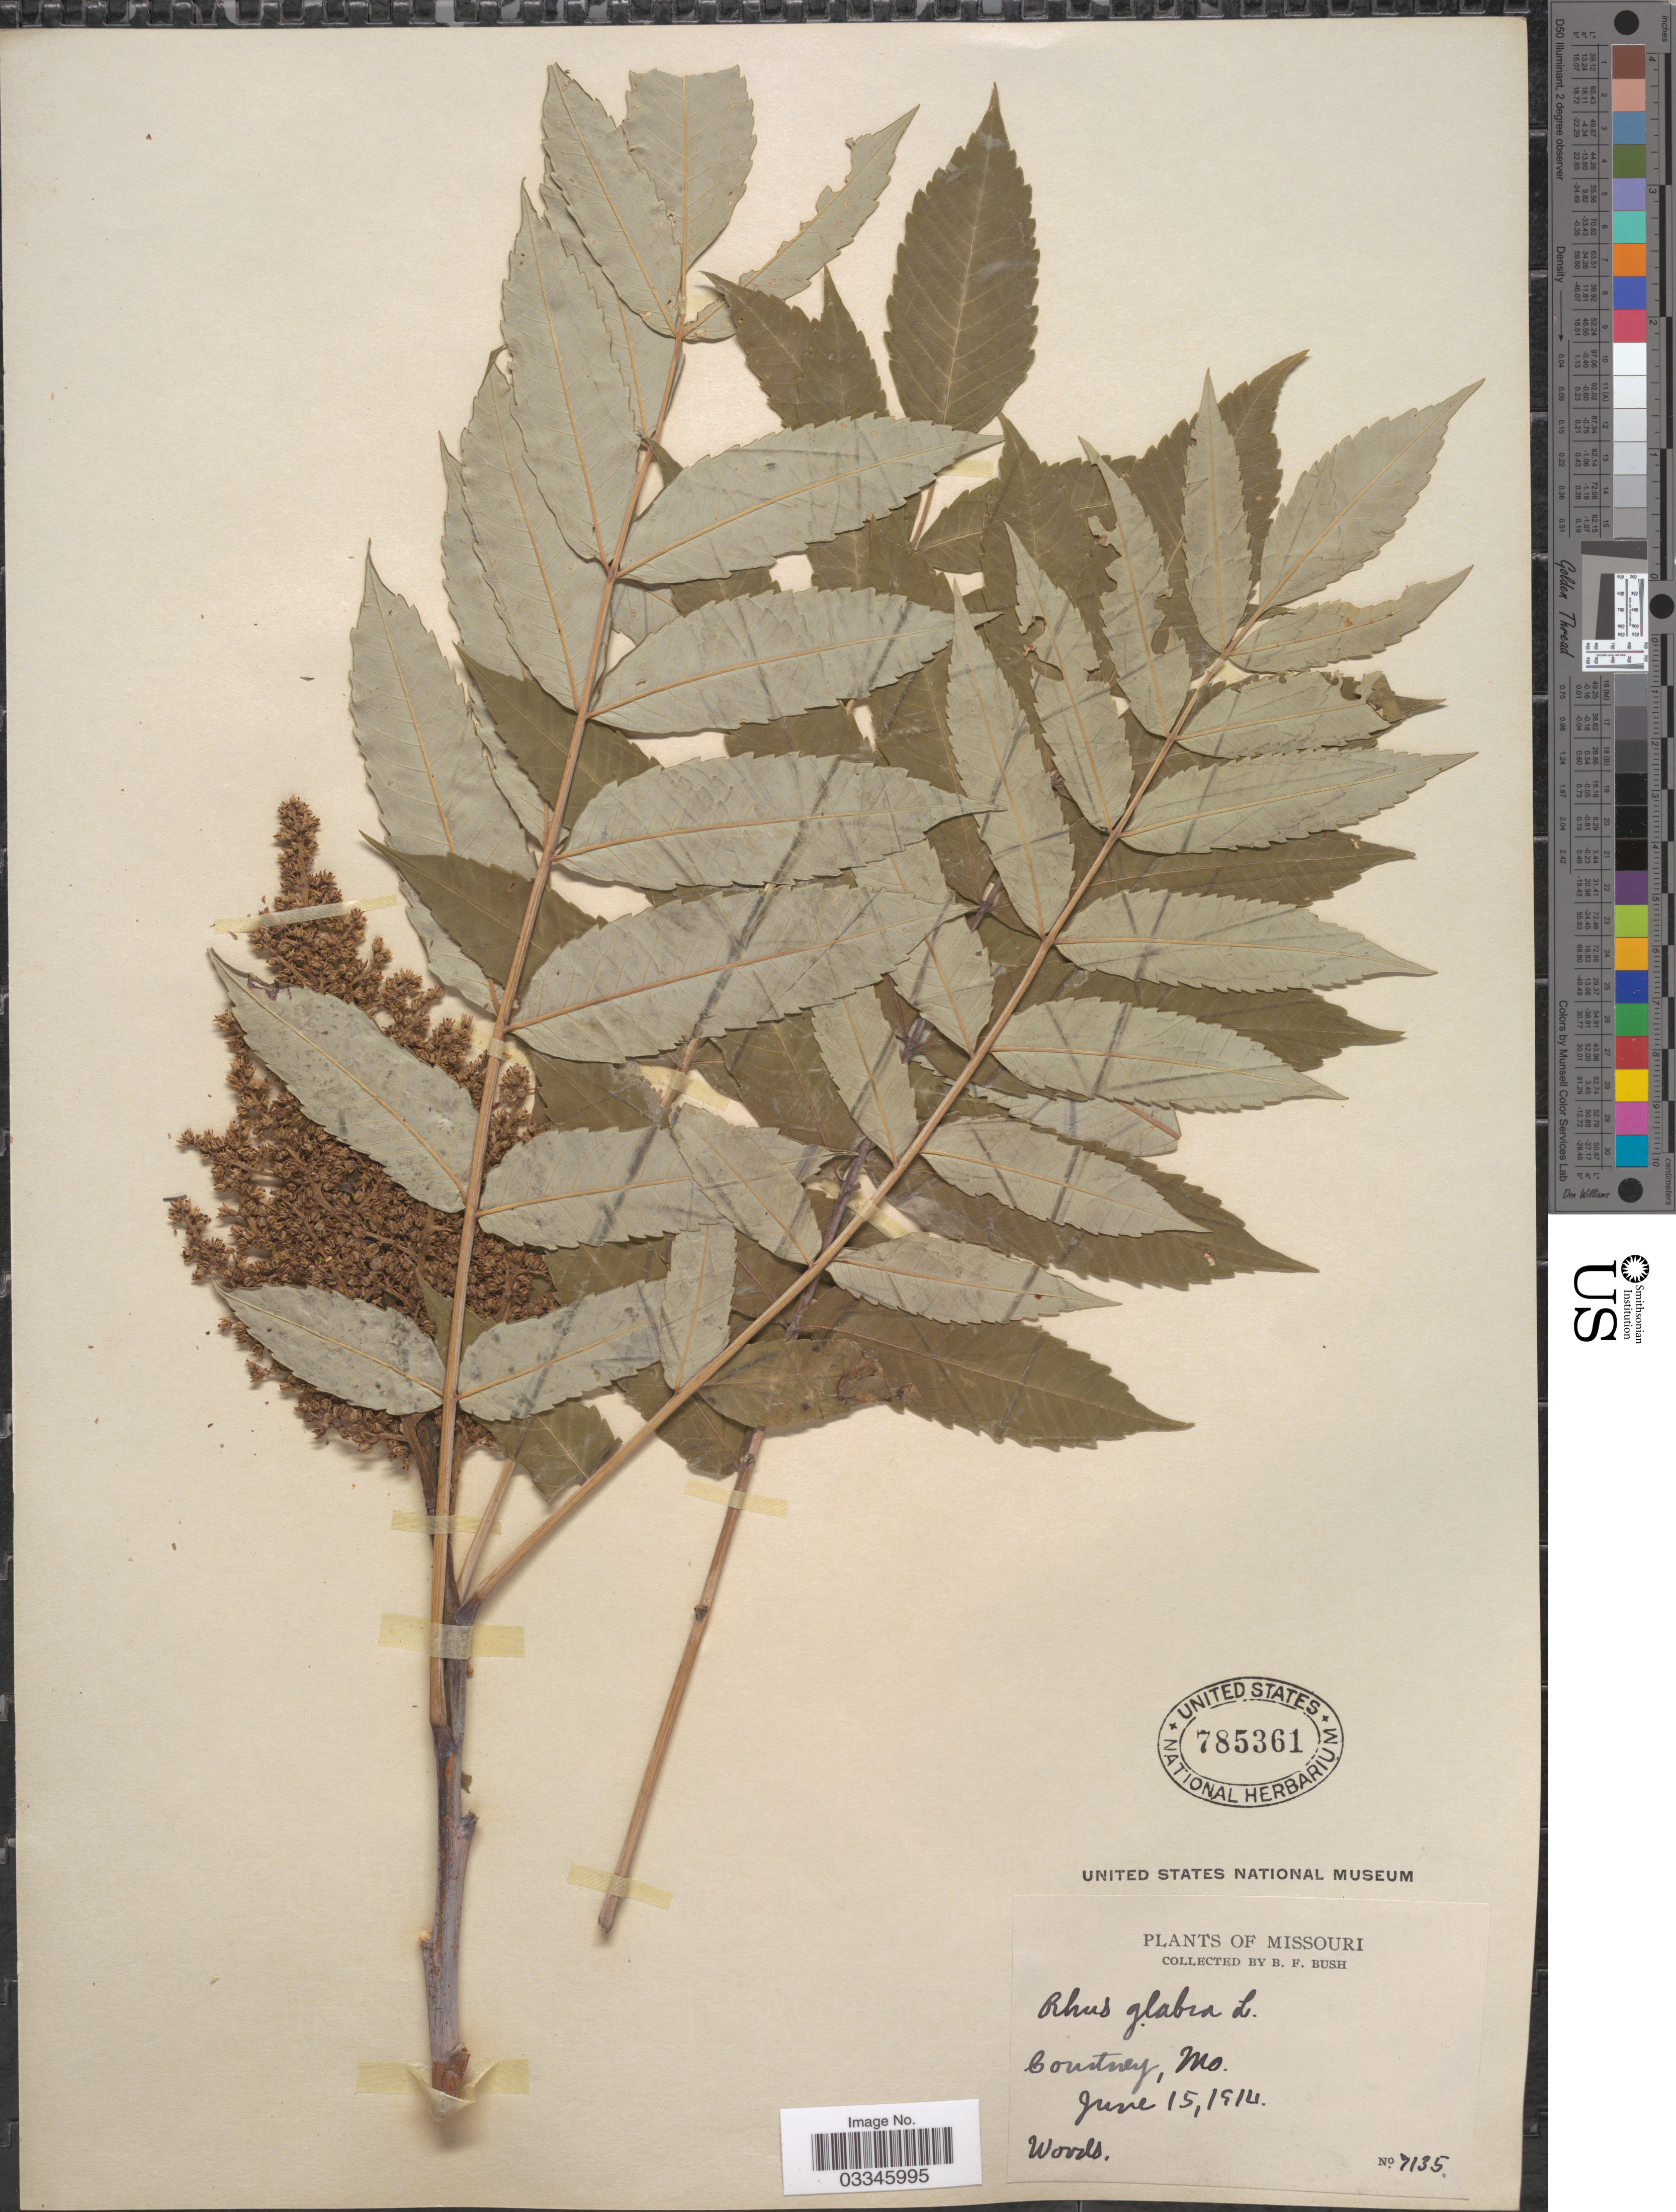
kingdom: Plantae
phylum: Tracheophyta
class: Magnoliopsida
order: Sapindales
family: Anacardiaceae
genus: Rhus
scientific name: Rhus glabra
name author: L.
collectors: B. F. Bush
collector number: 7135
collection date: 1914-06-15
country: United States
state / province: Missouri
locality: Courtney.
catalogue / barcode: US 785361